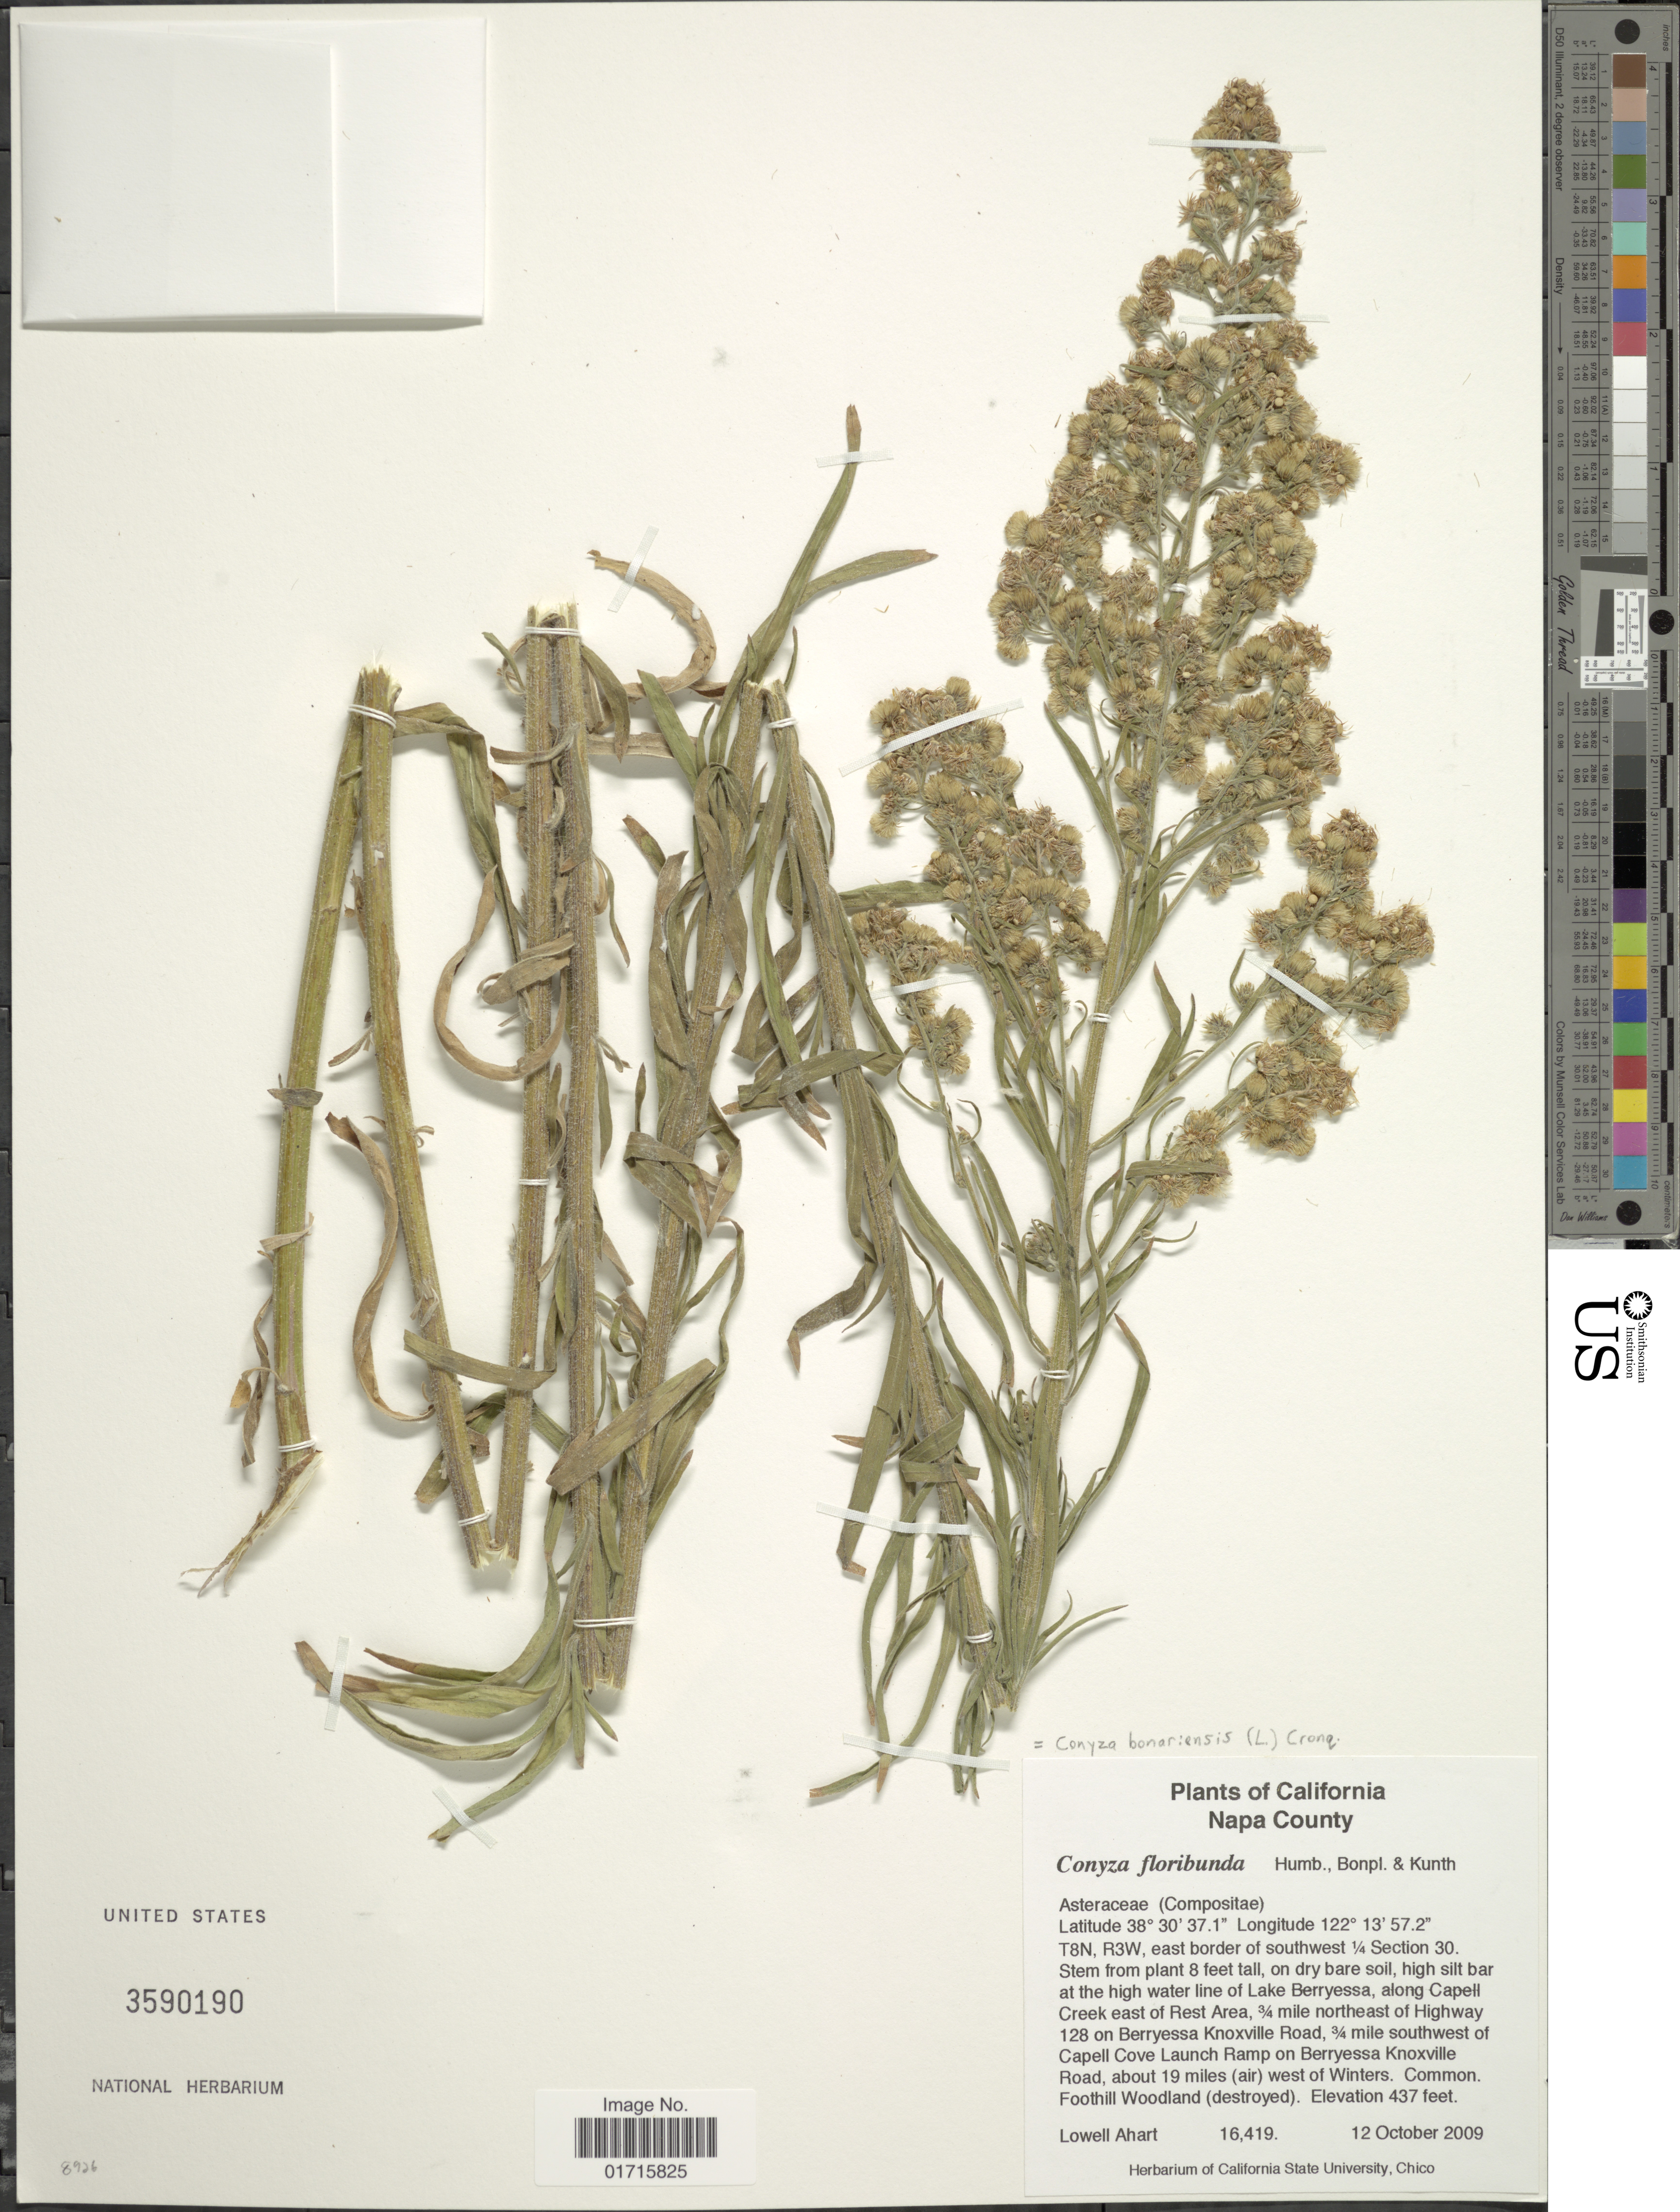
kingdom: Plantae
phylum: Tracheophyta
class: Magnoliopsida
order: Asterales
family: Asteraceae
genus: Conyza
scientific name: Conyza bonariensis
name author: (L.) Cronq.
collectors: L. Ahart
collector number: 16419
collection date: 2009-10-12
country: United States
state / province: California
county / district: Napa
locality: Napa County. T8N, R3W, east border of southwest 1/4 Section 30, high slit bar at the high water line of Lake Berryessa, along Capell Creek east of Rest Area, 3/4 mile northeast of Highway 128 on Berryessa Knoxville Road, 3/4 mile southwest of Capell Cove Launch Ramp on Berryessa Knoxville Road, about 19 miles (air) west of Winters. Foothill Woodlland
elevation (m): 133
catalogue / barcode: US 3590190